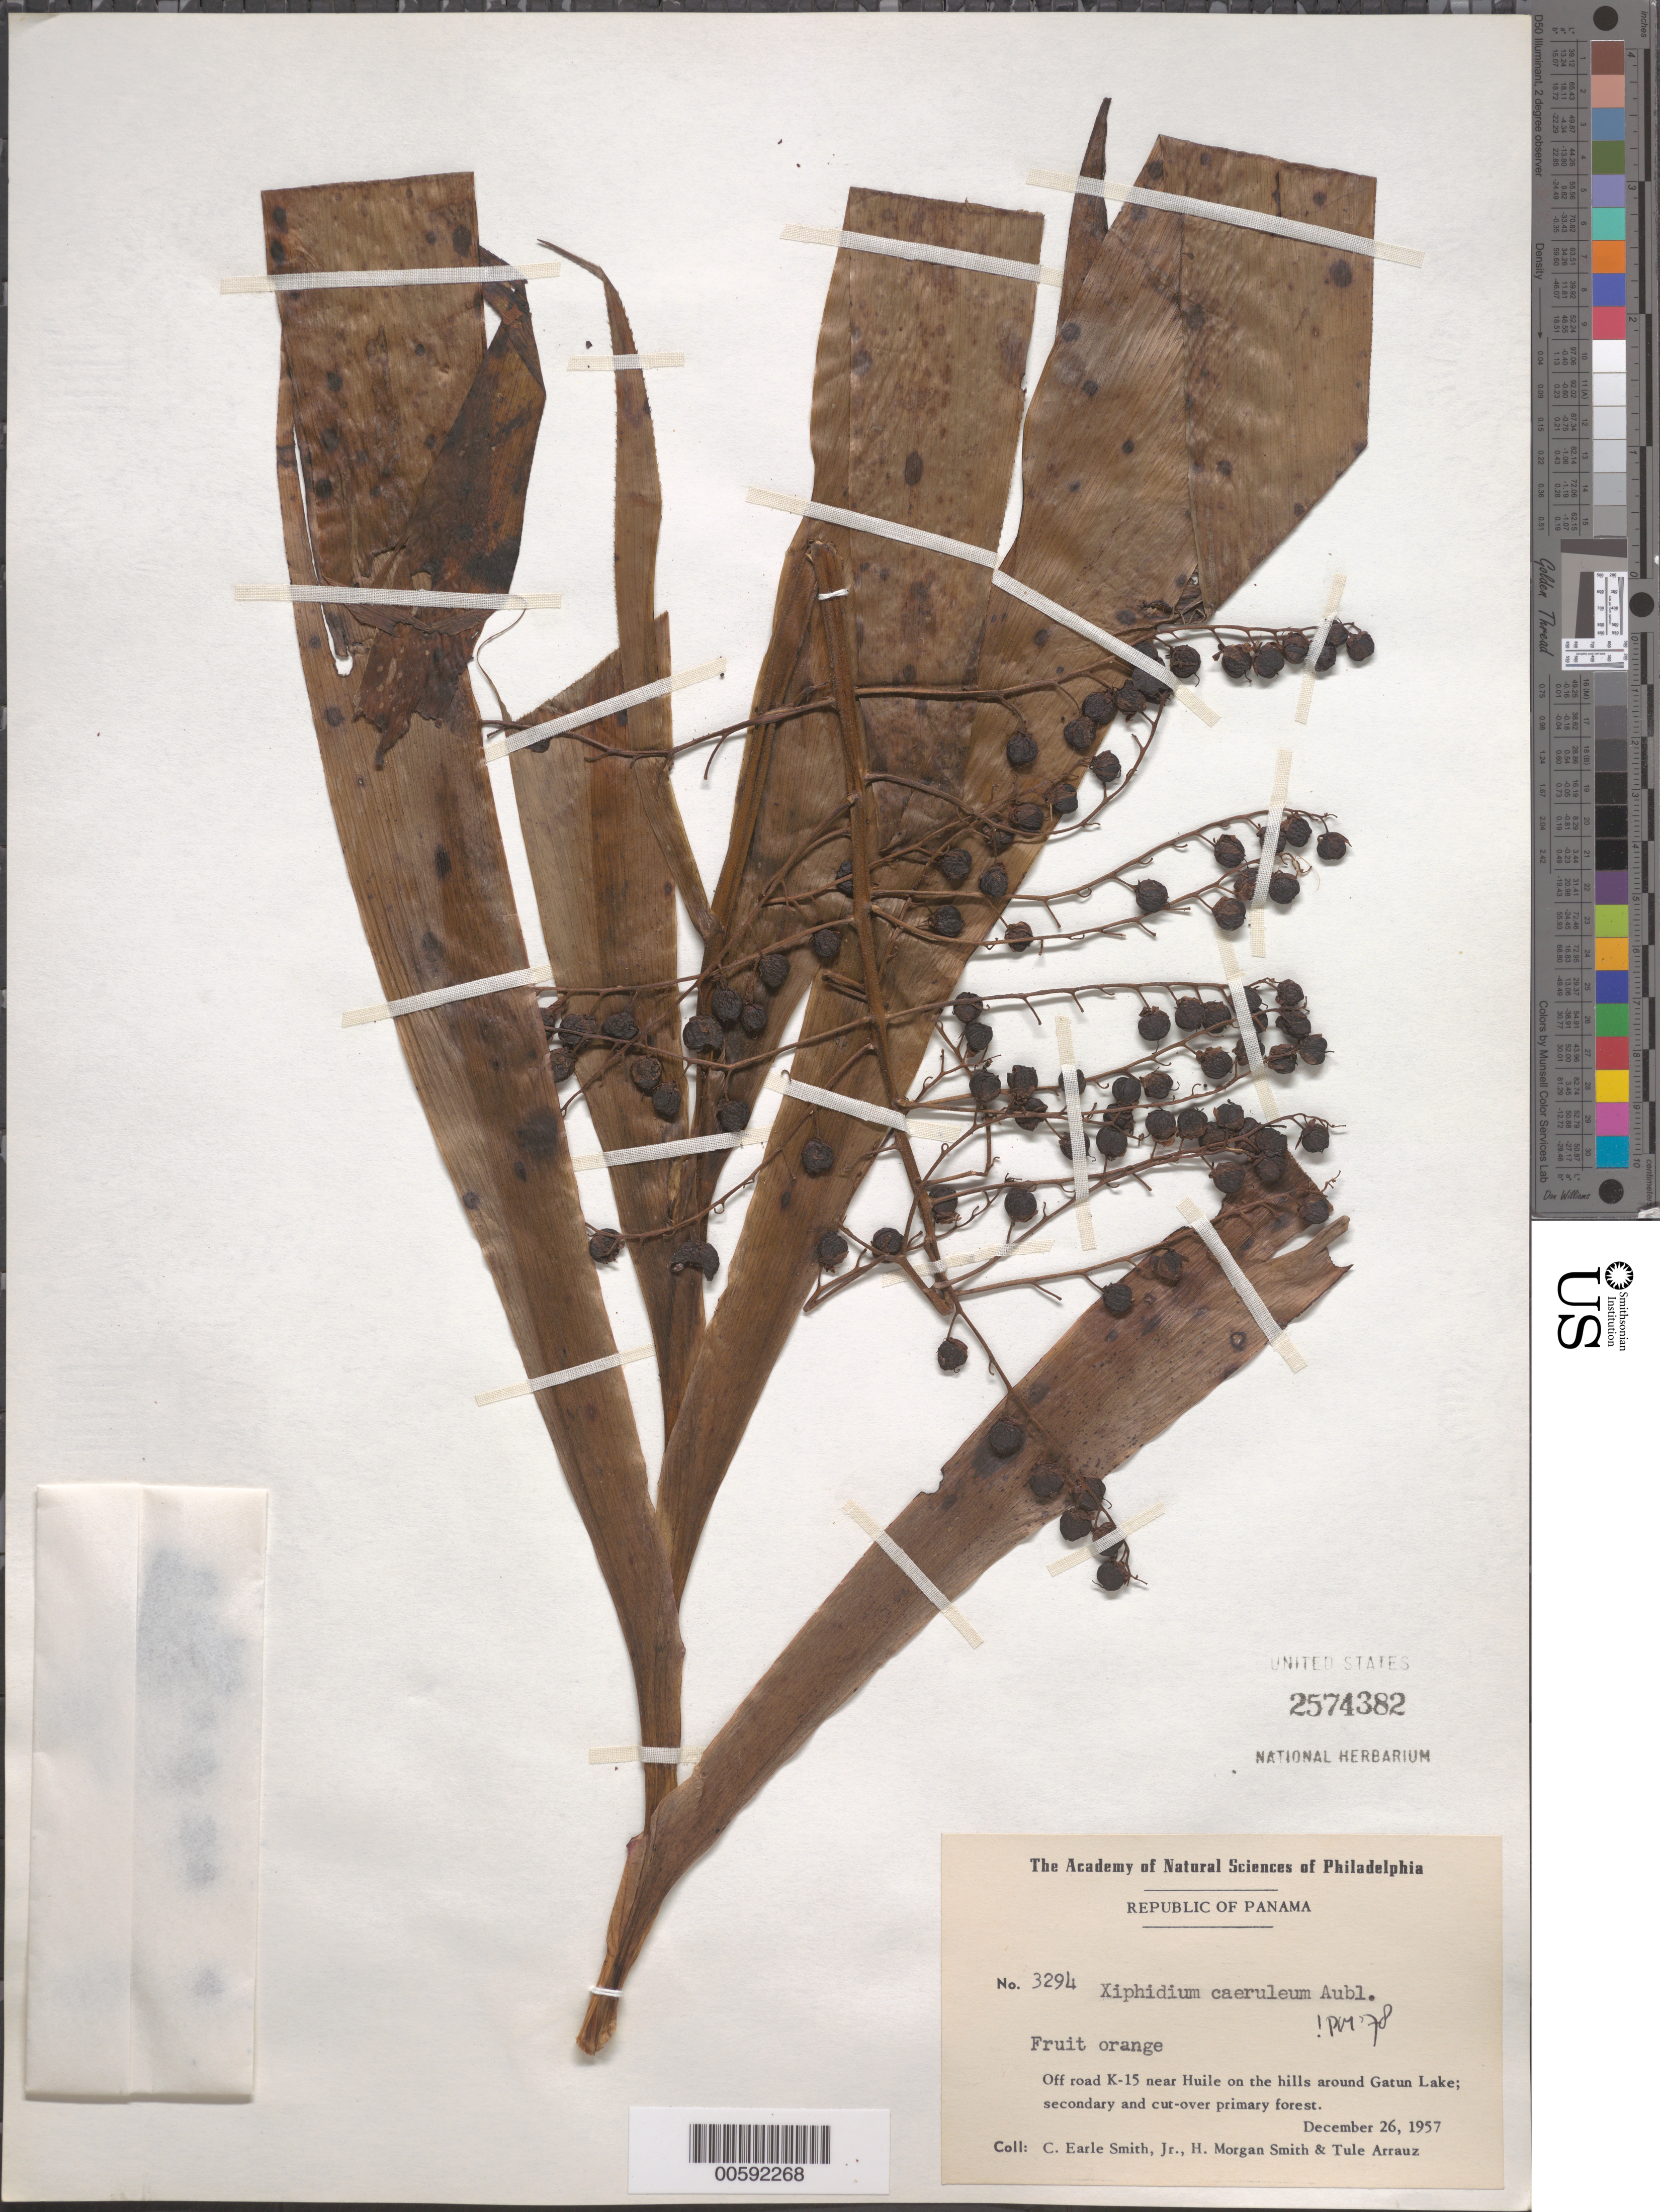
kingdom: Plantae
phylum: Tracheophyta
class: Liliopsida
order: Commelinales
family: Haemodoraceae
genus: Xiphidium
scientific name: Xiphidium caeruleum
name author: Aubl.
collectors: C. E. Smith Jr., H. M. Smith & T. Arrauz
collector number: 3294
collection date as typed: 26 Dec 1957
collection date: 1957-12-26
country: Panama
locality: Near Huil, around Gatun Lake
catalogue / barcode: US 2574382